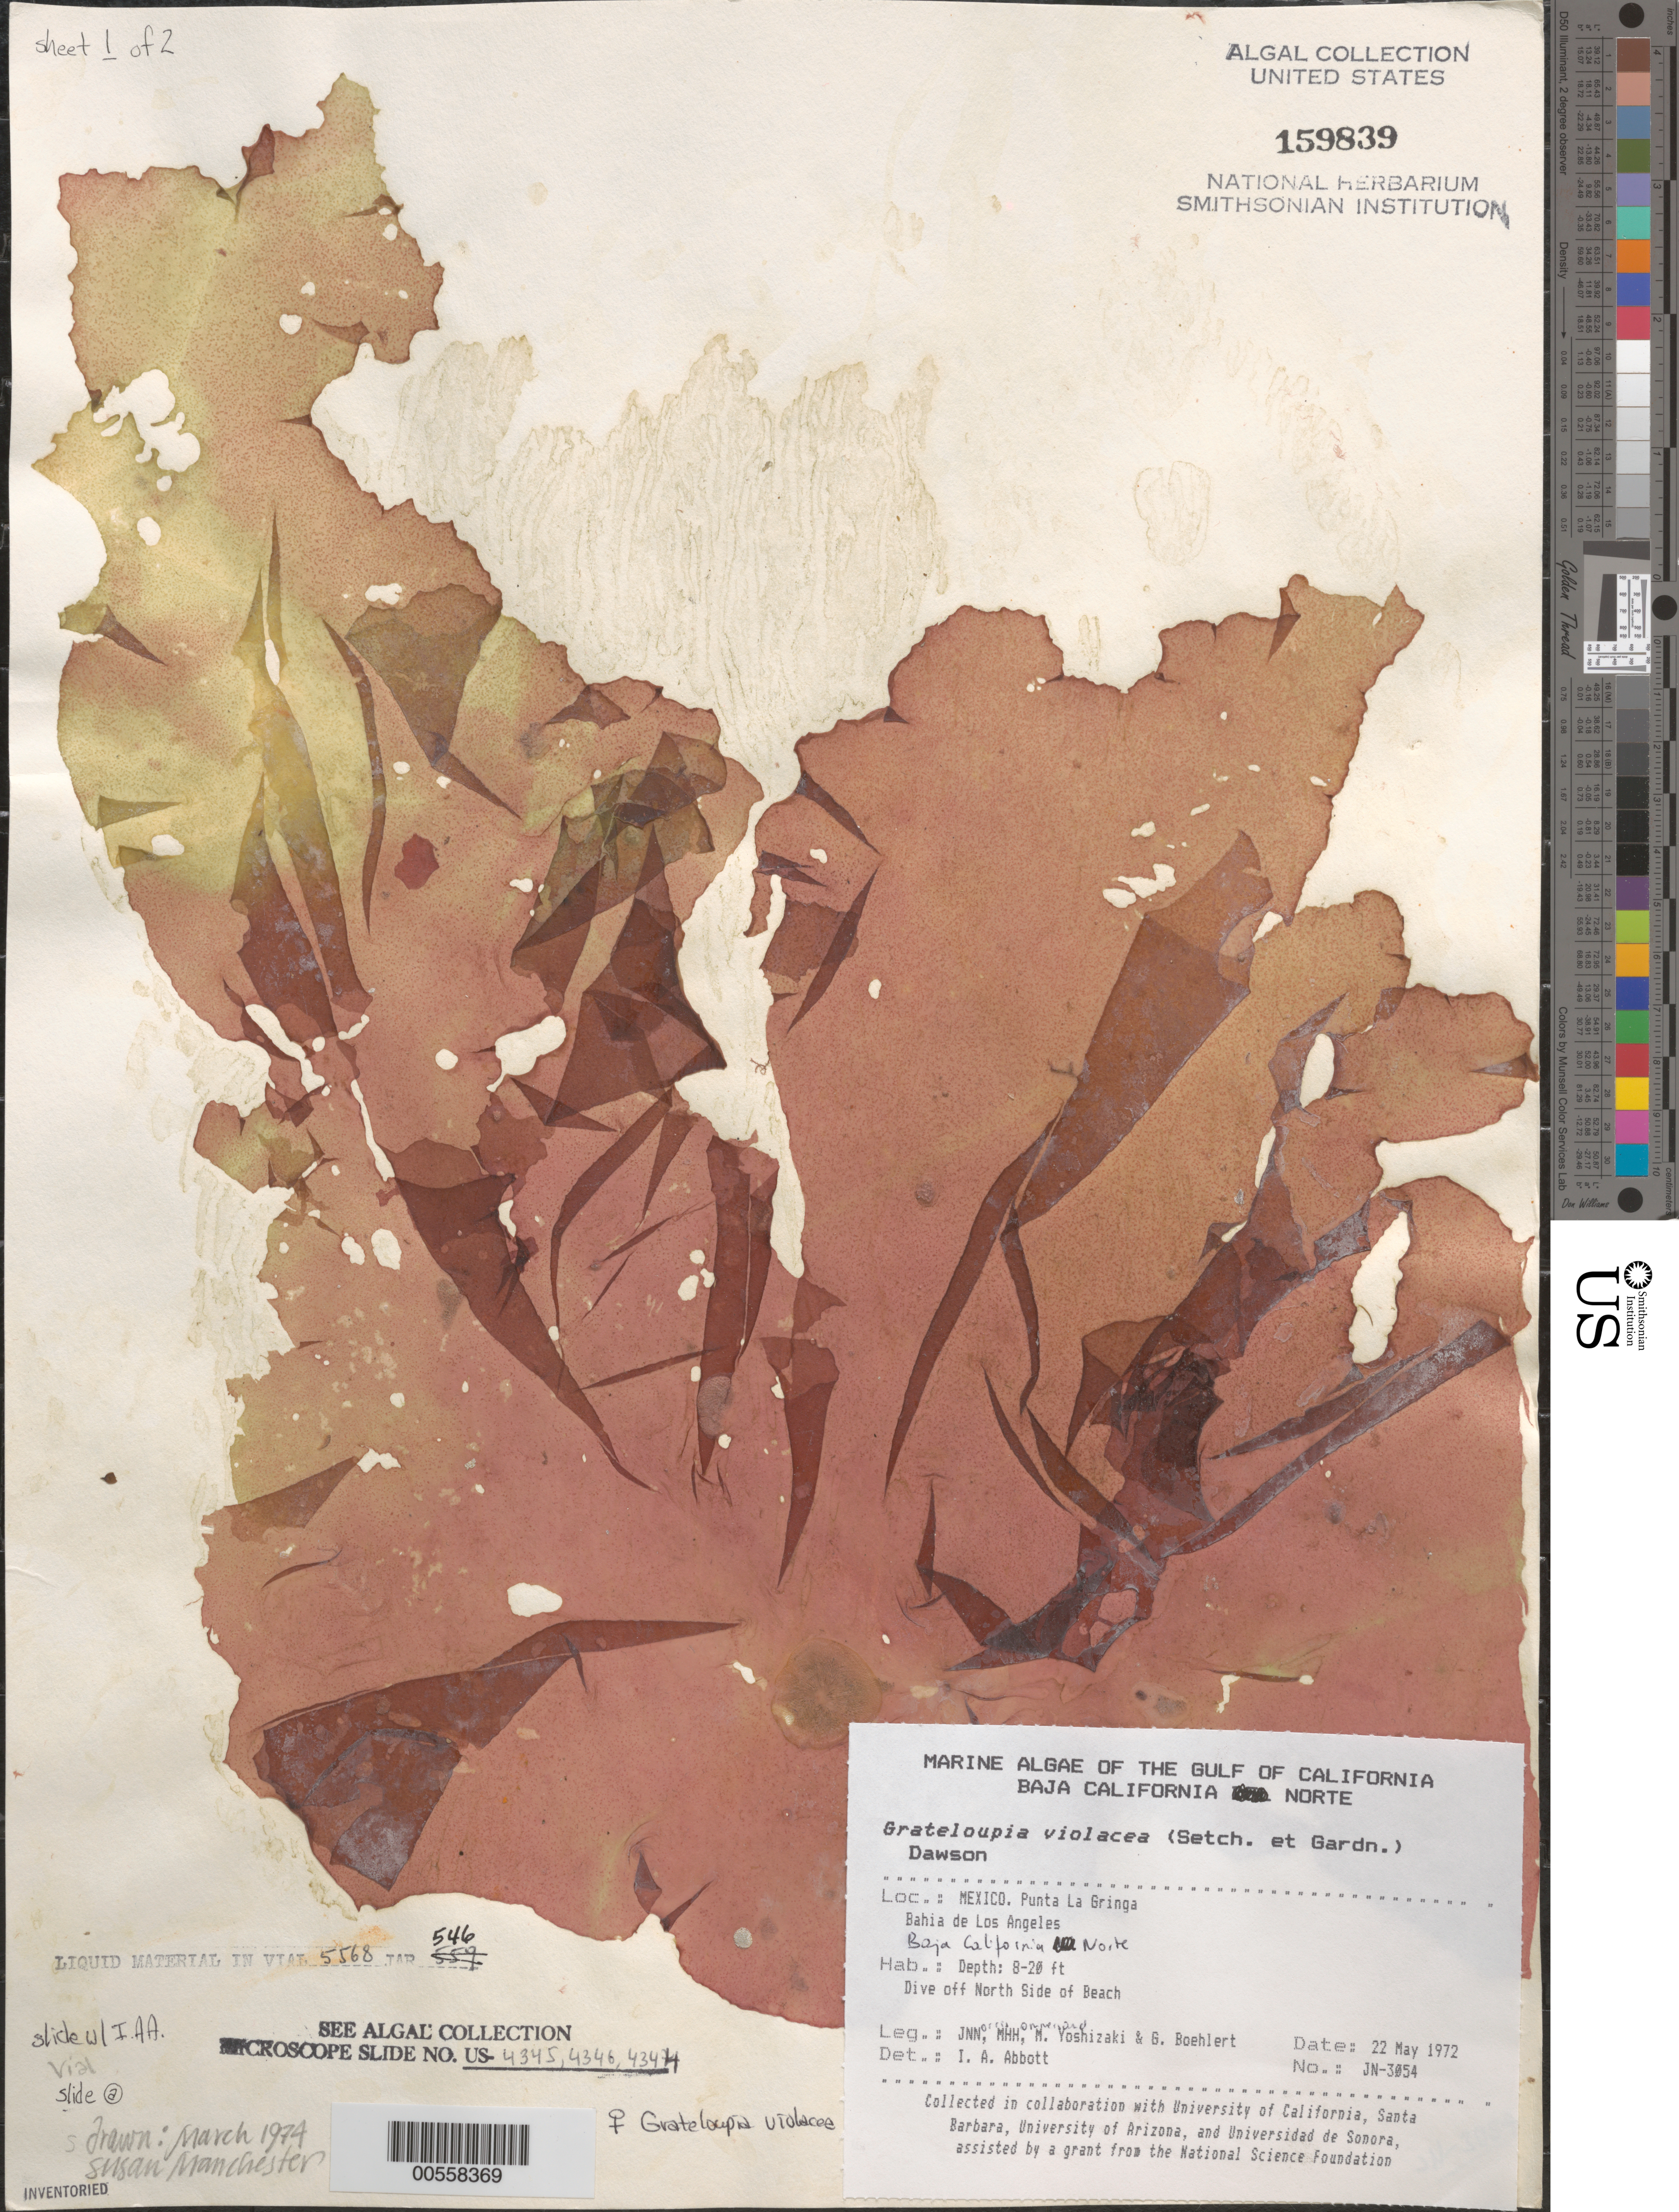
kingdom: Plantae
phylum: Rhodophyta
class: Florideophyceae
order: Halymeniales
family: Halymeniaceae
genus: Grateloupia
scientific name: Grateloupia violacea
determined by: Abbott, Isabella A.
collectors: J. N. Norris, M. H. Hommersand, M. Yoshizaki & G. Boehlert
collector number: JN-3054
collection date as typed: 22 May 1972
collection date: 1972-05-22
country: Mexico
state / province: Baja California Norte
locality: Punta La Gringa, Bahia de los Angeles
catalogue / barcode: US 159839